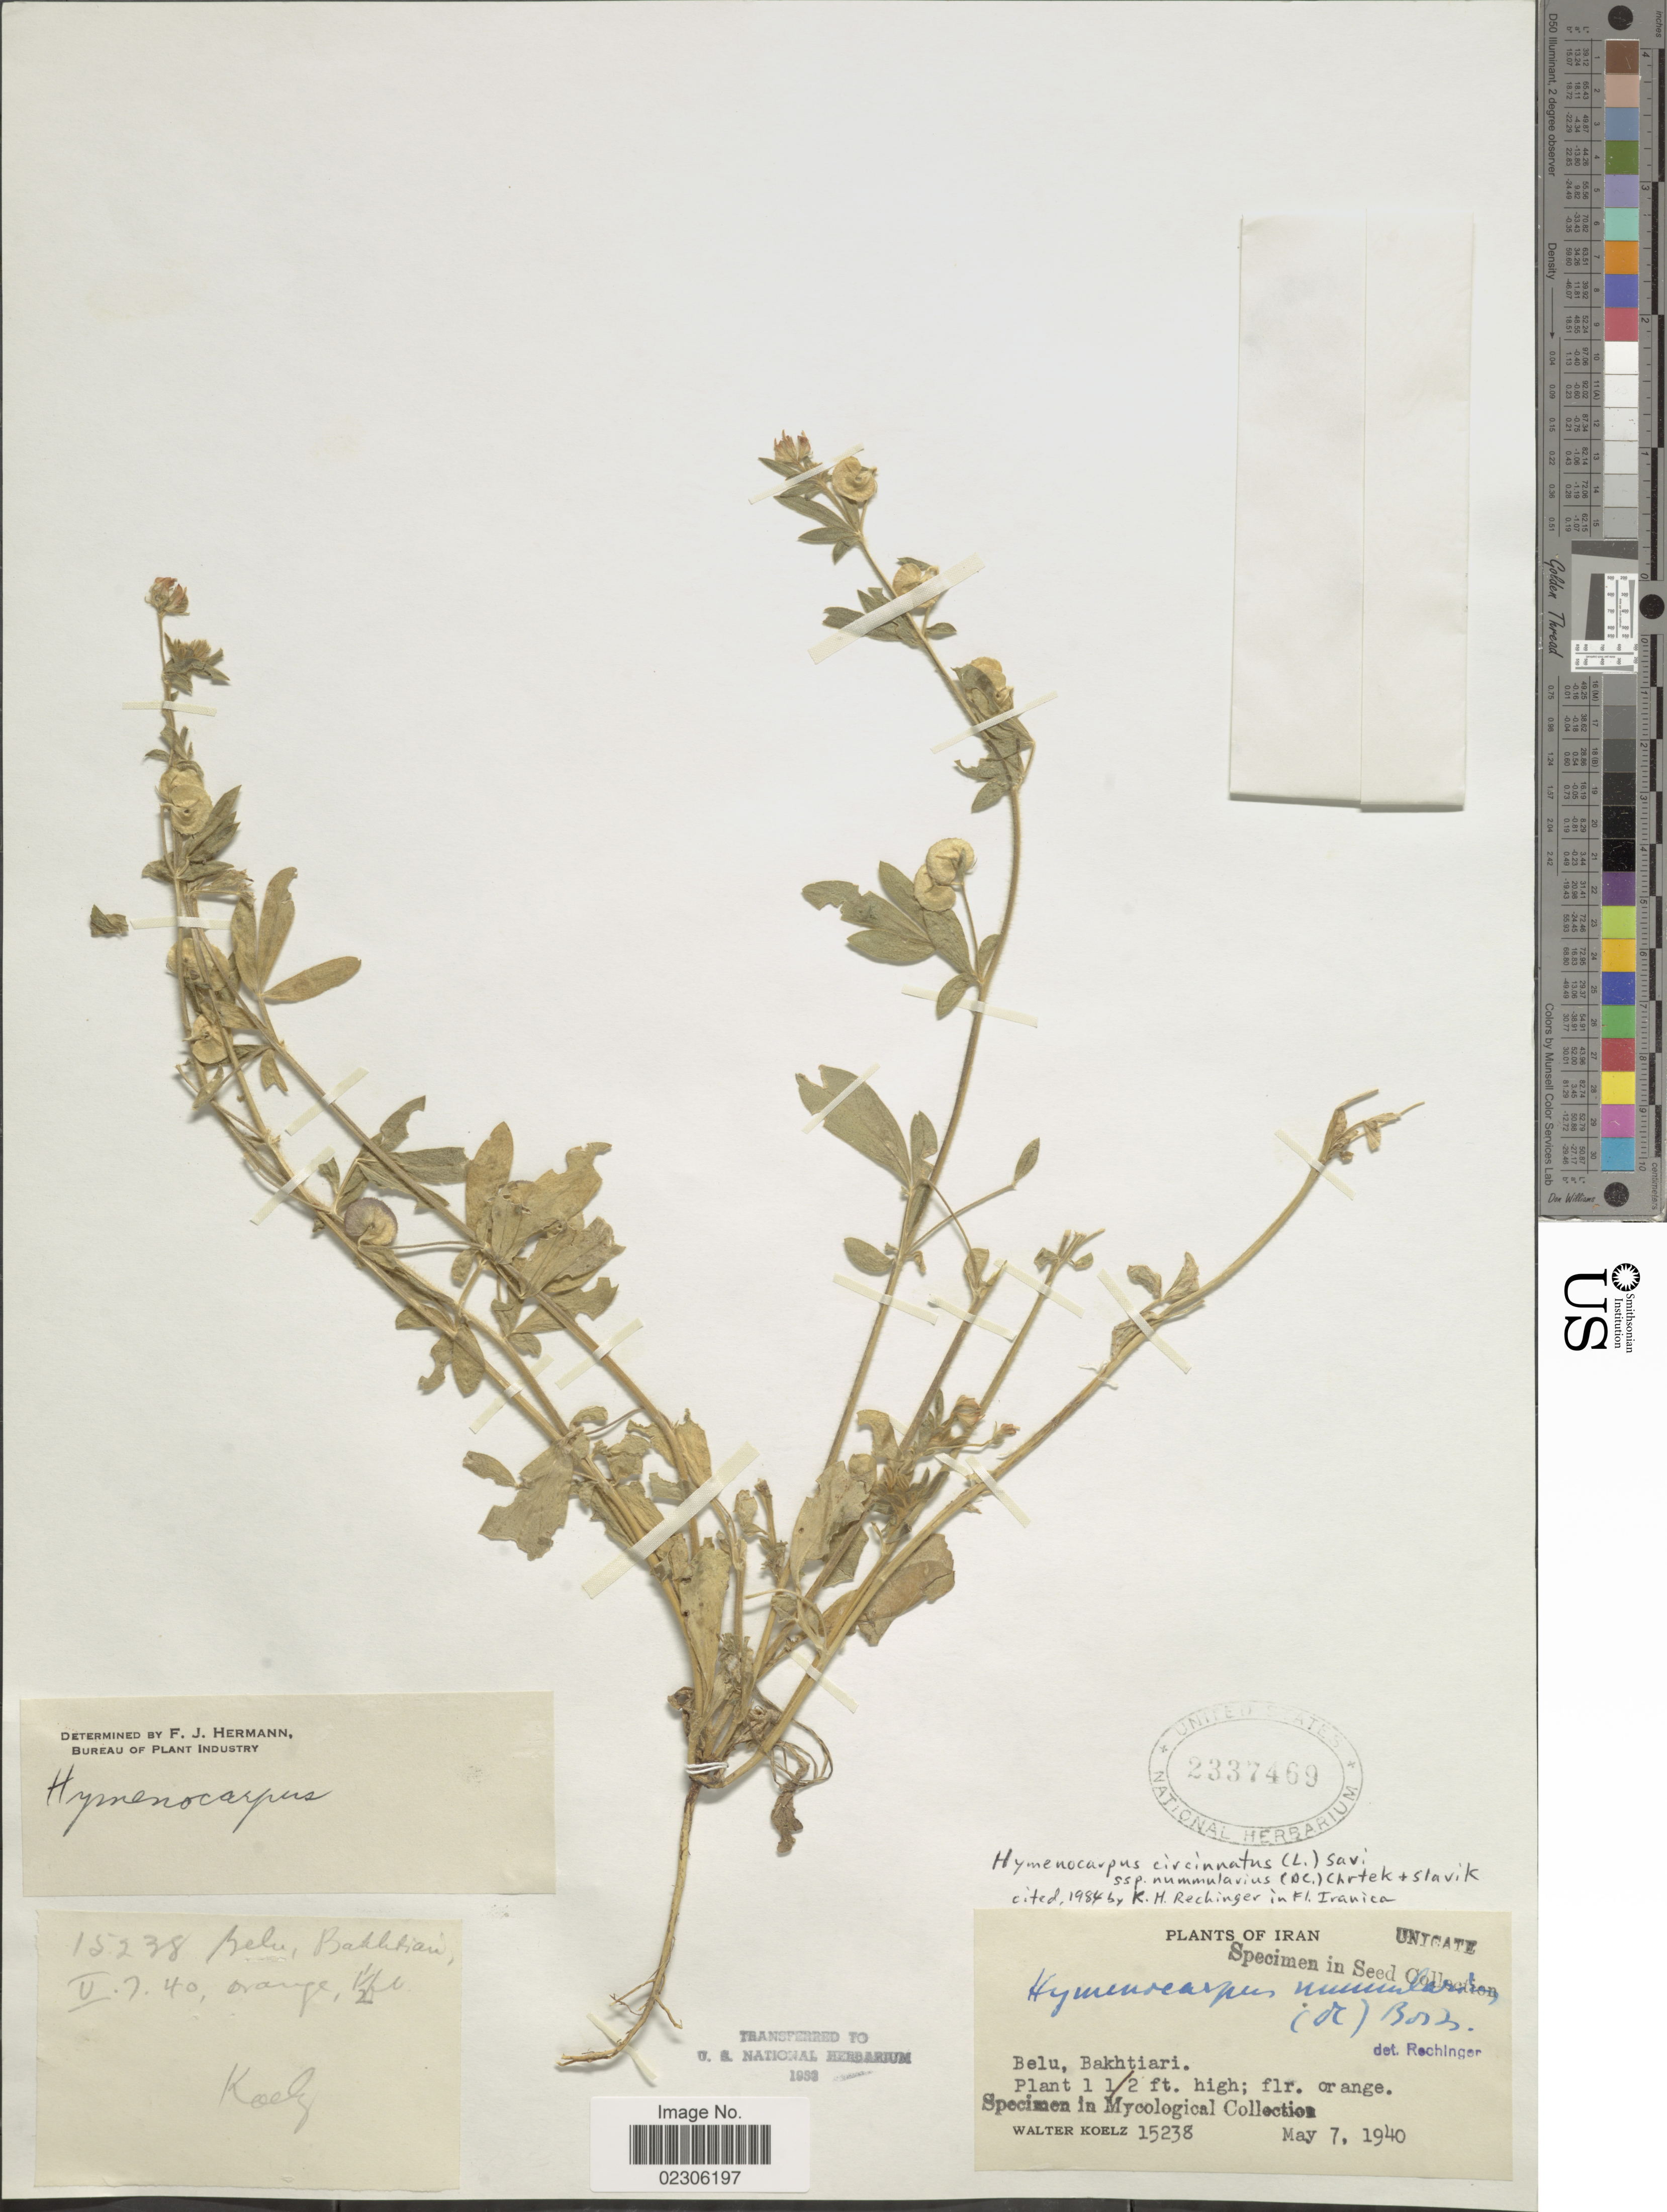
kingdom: Plantae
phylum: Tracheophyta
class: Magnoliopsida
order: Fabales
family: Fabaceae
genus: Hymenocarpos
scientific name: Hymenocarpos circinnatus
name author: (L.) Savi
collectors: W. N. Koelz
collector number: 15238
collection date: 1940-05-07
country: Iran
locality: Belu, Bakhtiari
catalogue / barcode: US 2337469